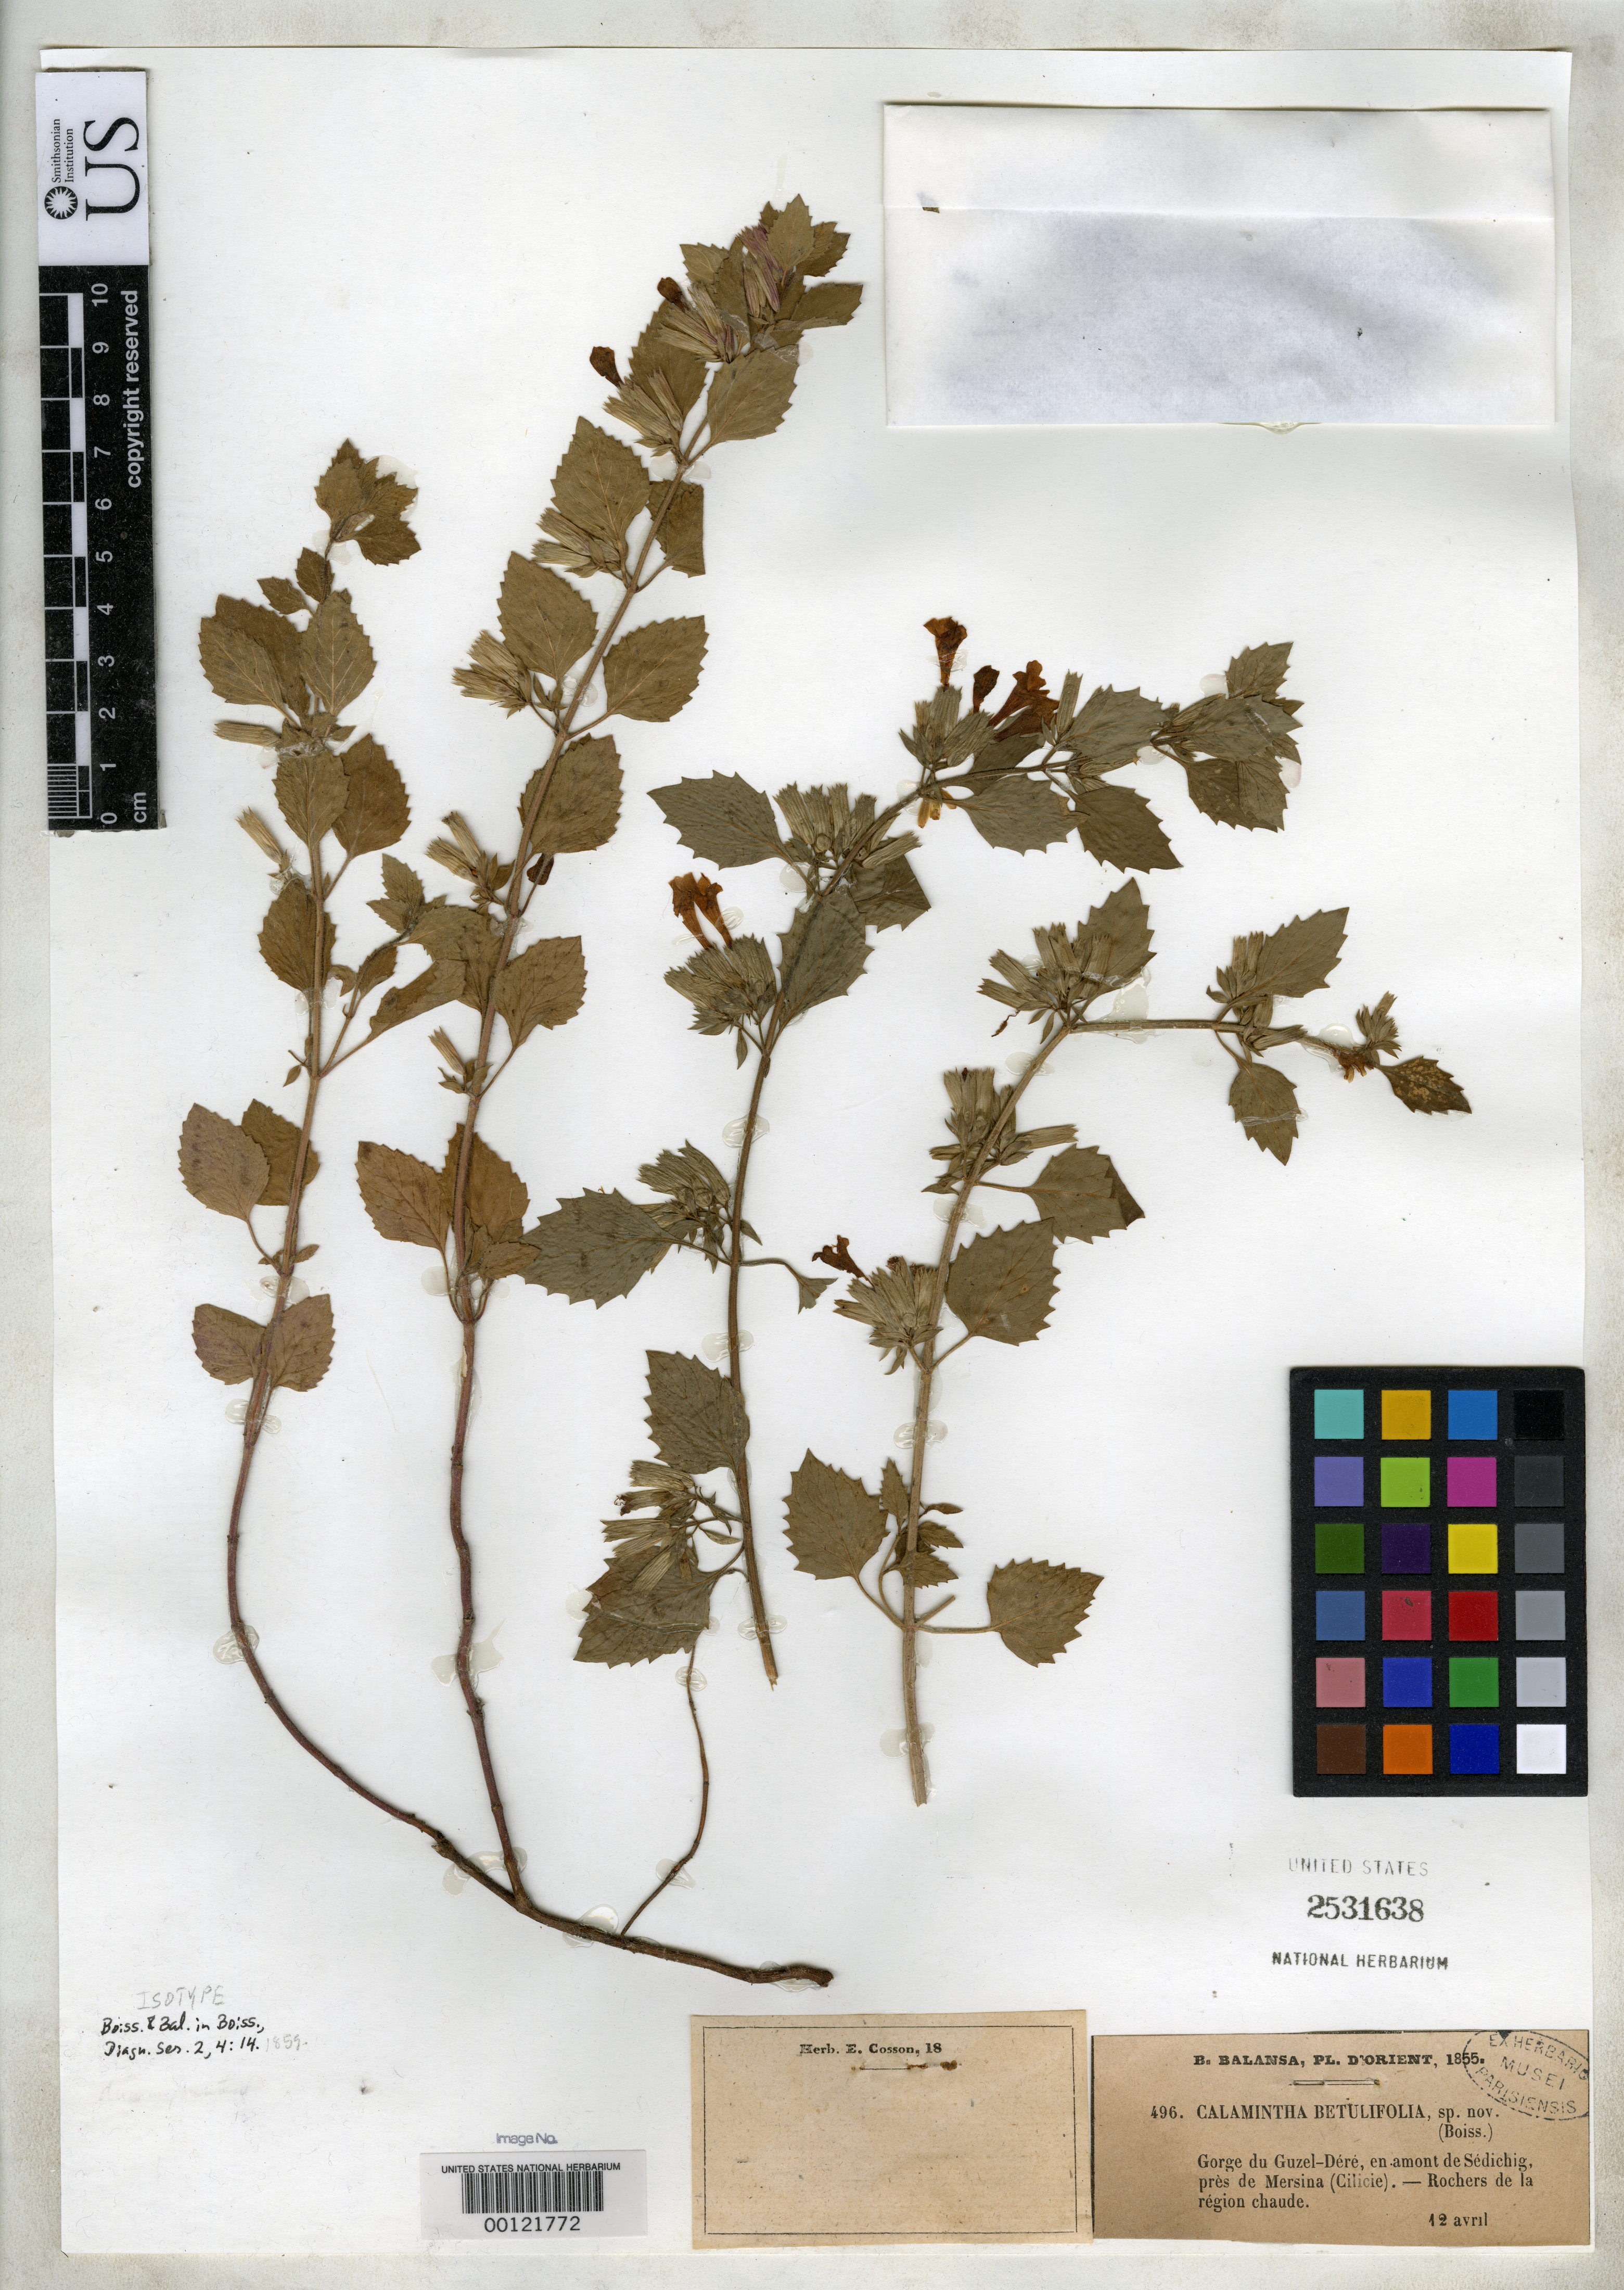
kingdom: Plantae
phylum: Tracheophyta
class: Magnoliopsida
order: Lamiales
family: Lamiaceae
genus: Calamintha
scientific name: Calamintha betulifolia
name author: Boiss. & Balansa in Boiss.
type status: Isotype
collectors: B. Balansa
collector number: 496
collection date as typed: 12 Apr 1855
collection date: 1855-04-12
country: Turkey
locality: Mersina. Cilicia.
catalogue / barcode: US 2531638